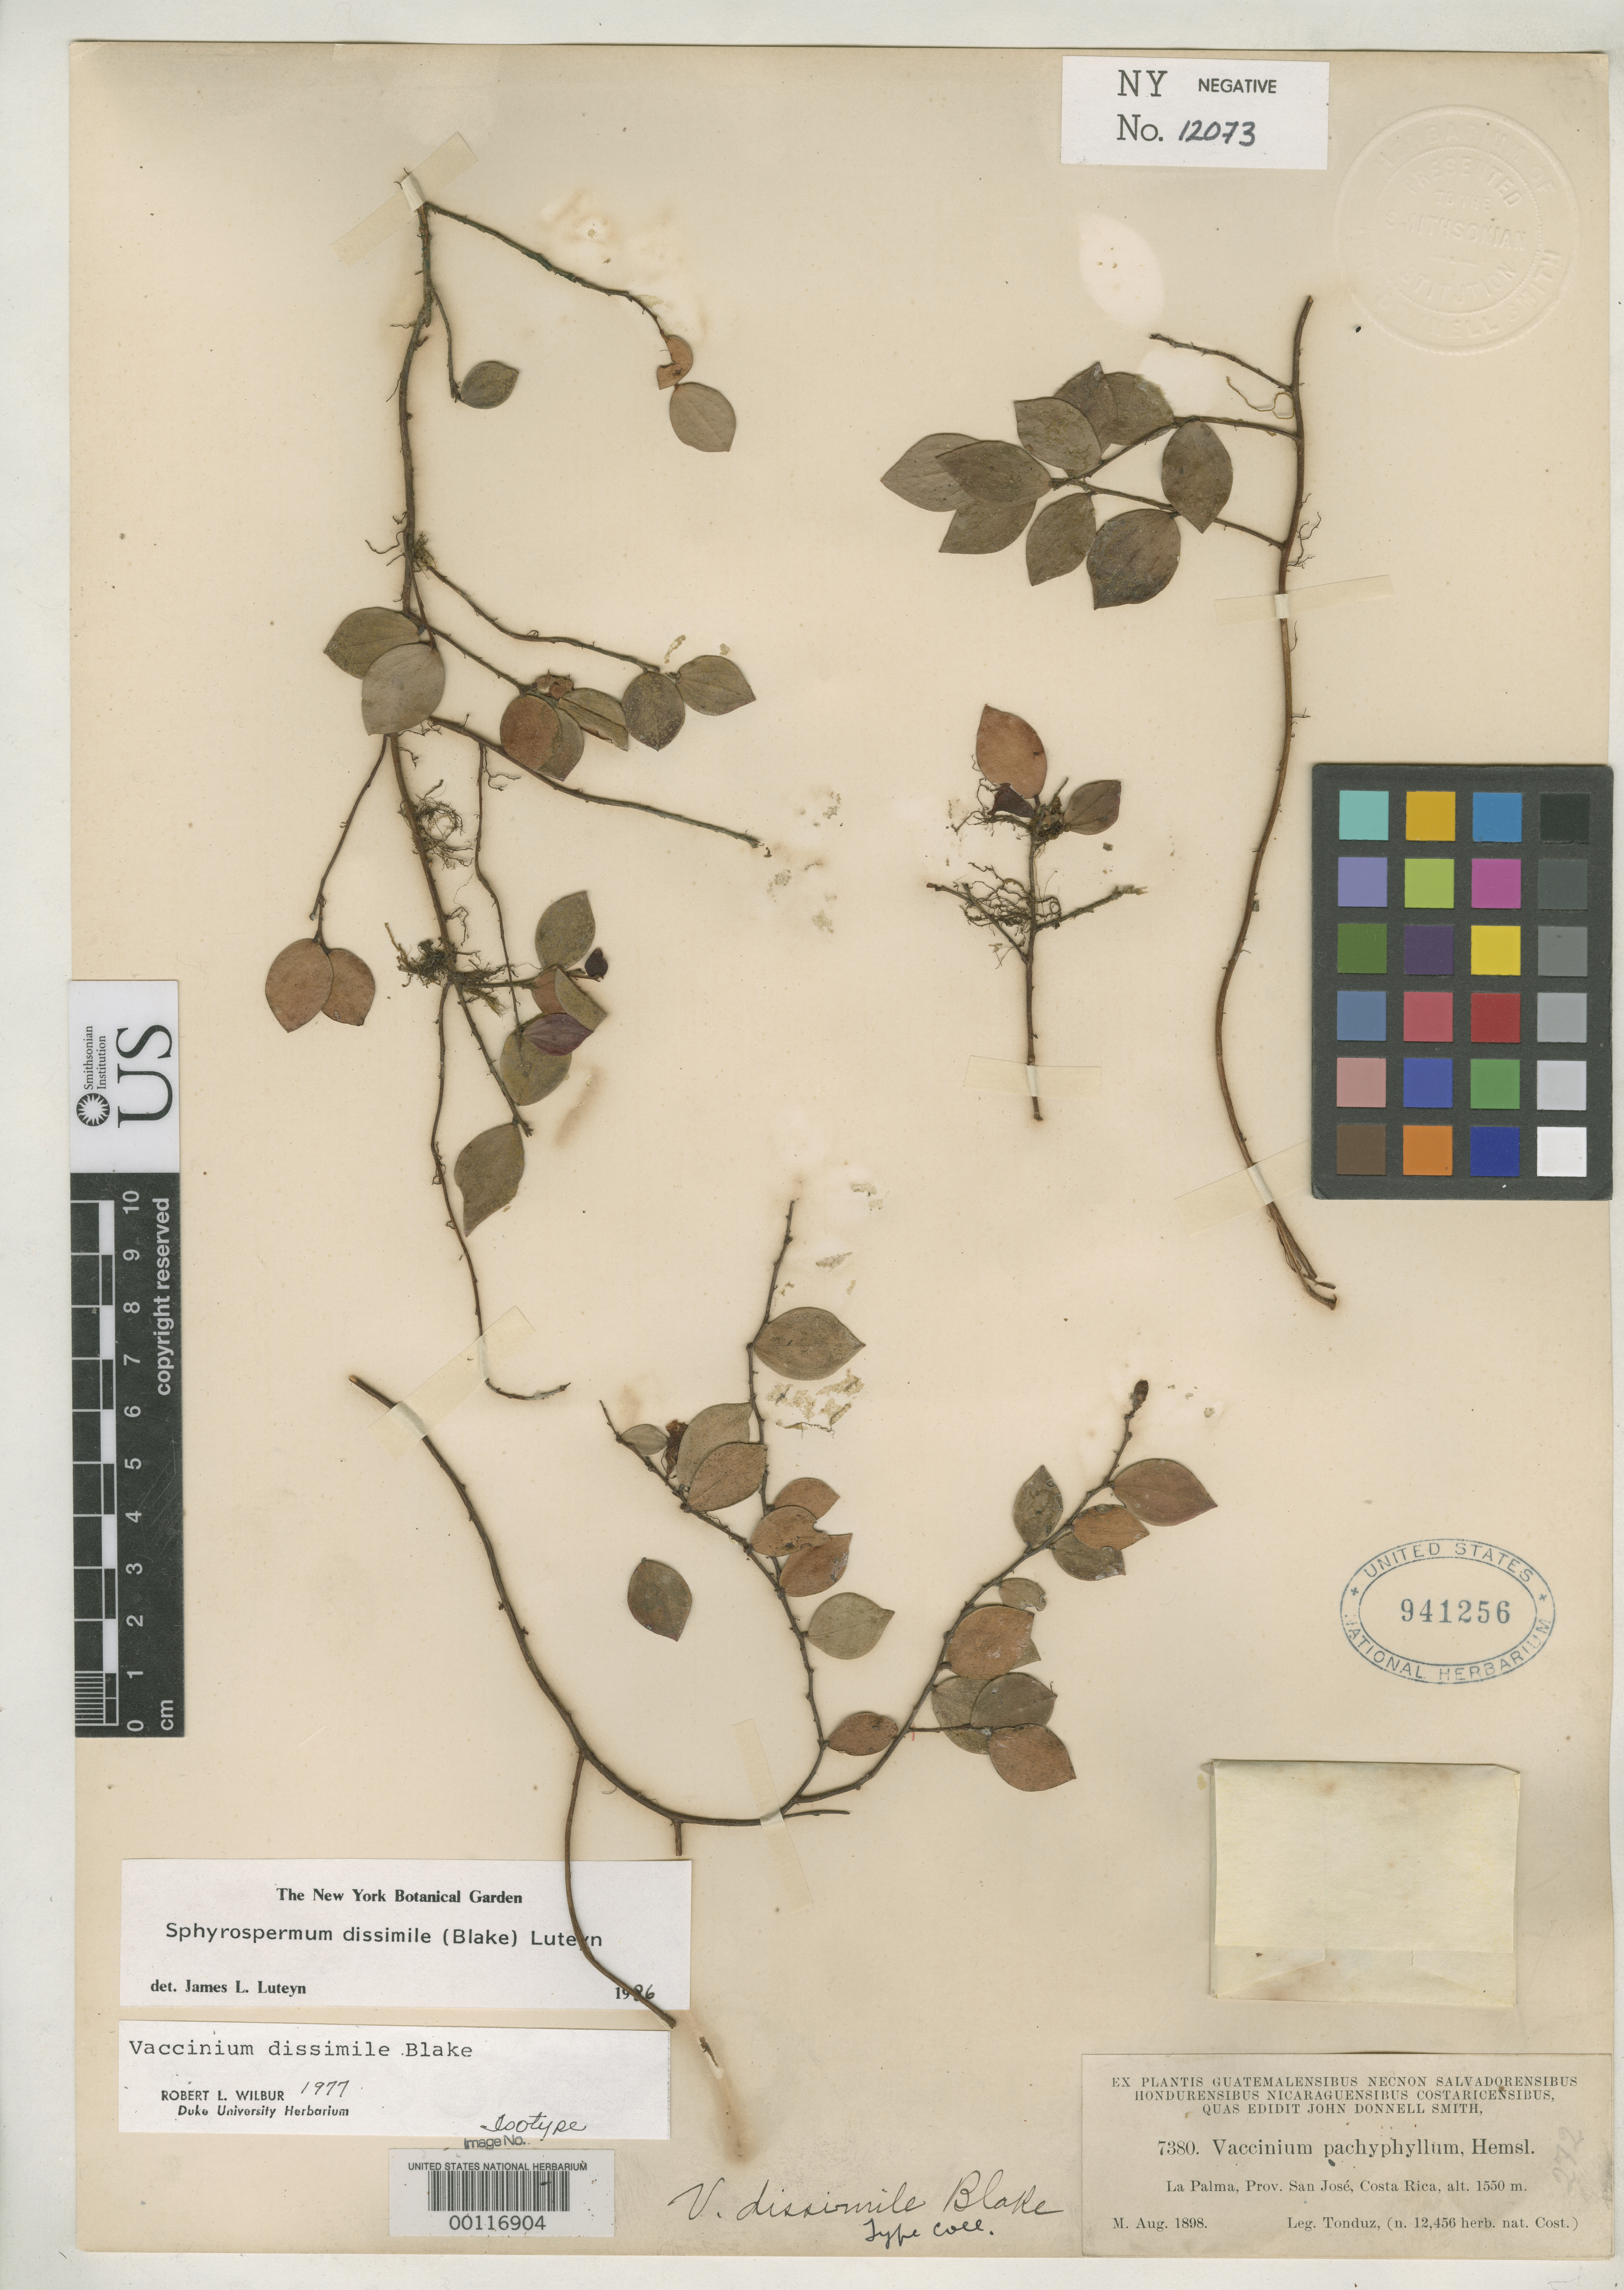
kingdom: Plantae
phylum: Tracheophyta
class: Magnoliopsida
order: Ericales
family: Ericaceae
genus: Vaccinium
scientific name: Vaccinium dissimile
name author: S.F. Blake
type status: Isotype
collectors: A. Tonduz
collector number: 12456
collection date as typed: Aug 1898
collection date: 1898-08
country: Costa Rica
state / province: San José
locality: La Palma.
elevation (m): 1550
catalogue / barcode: US 941256